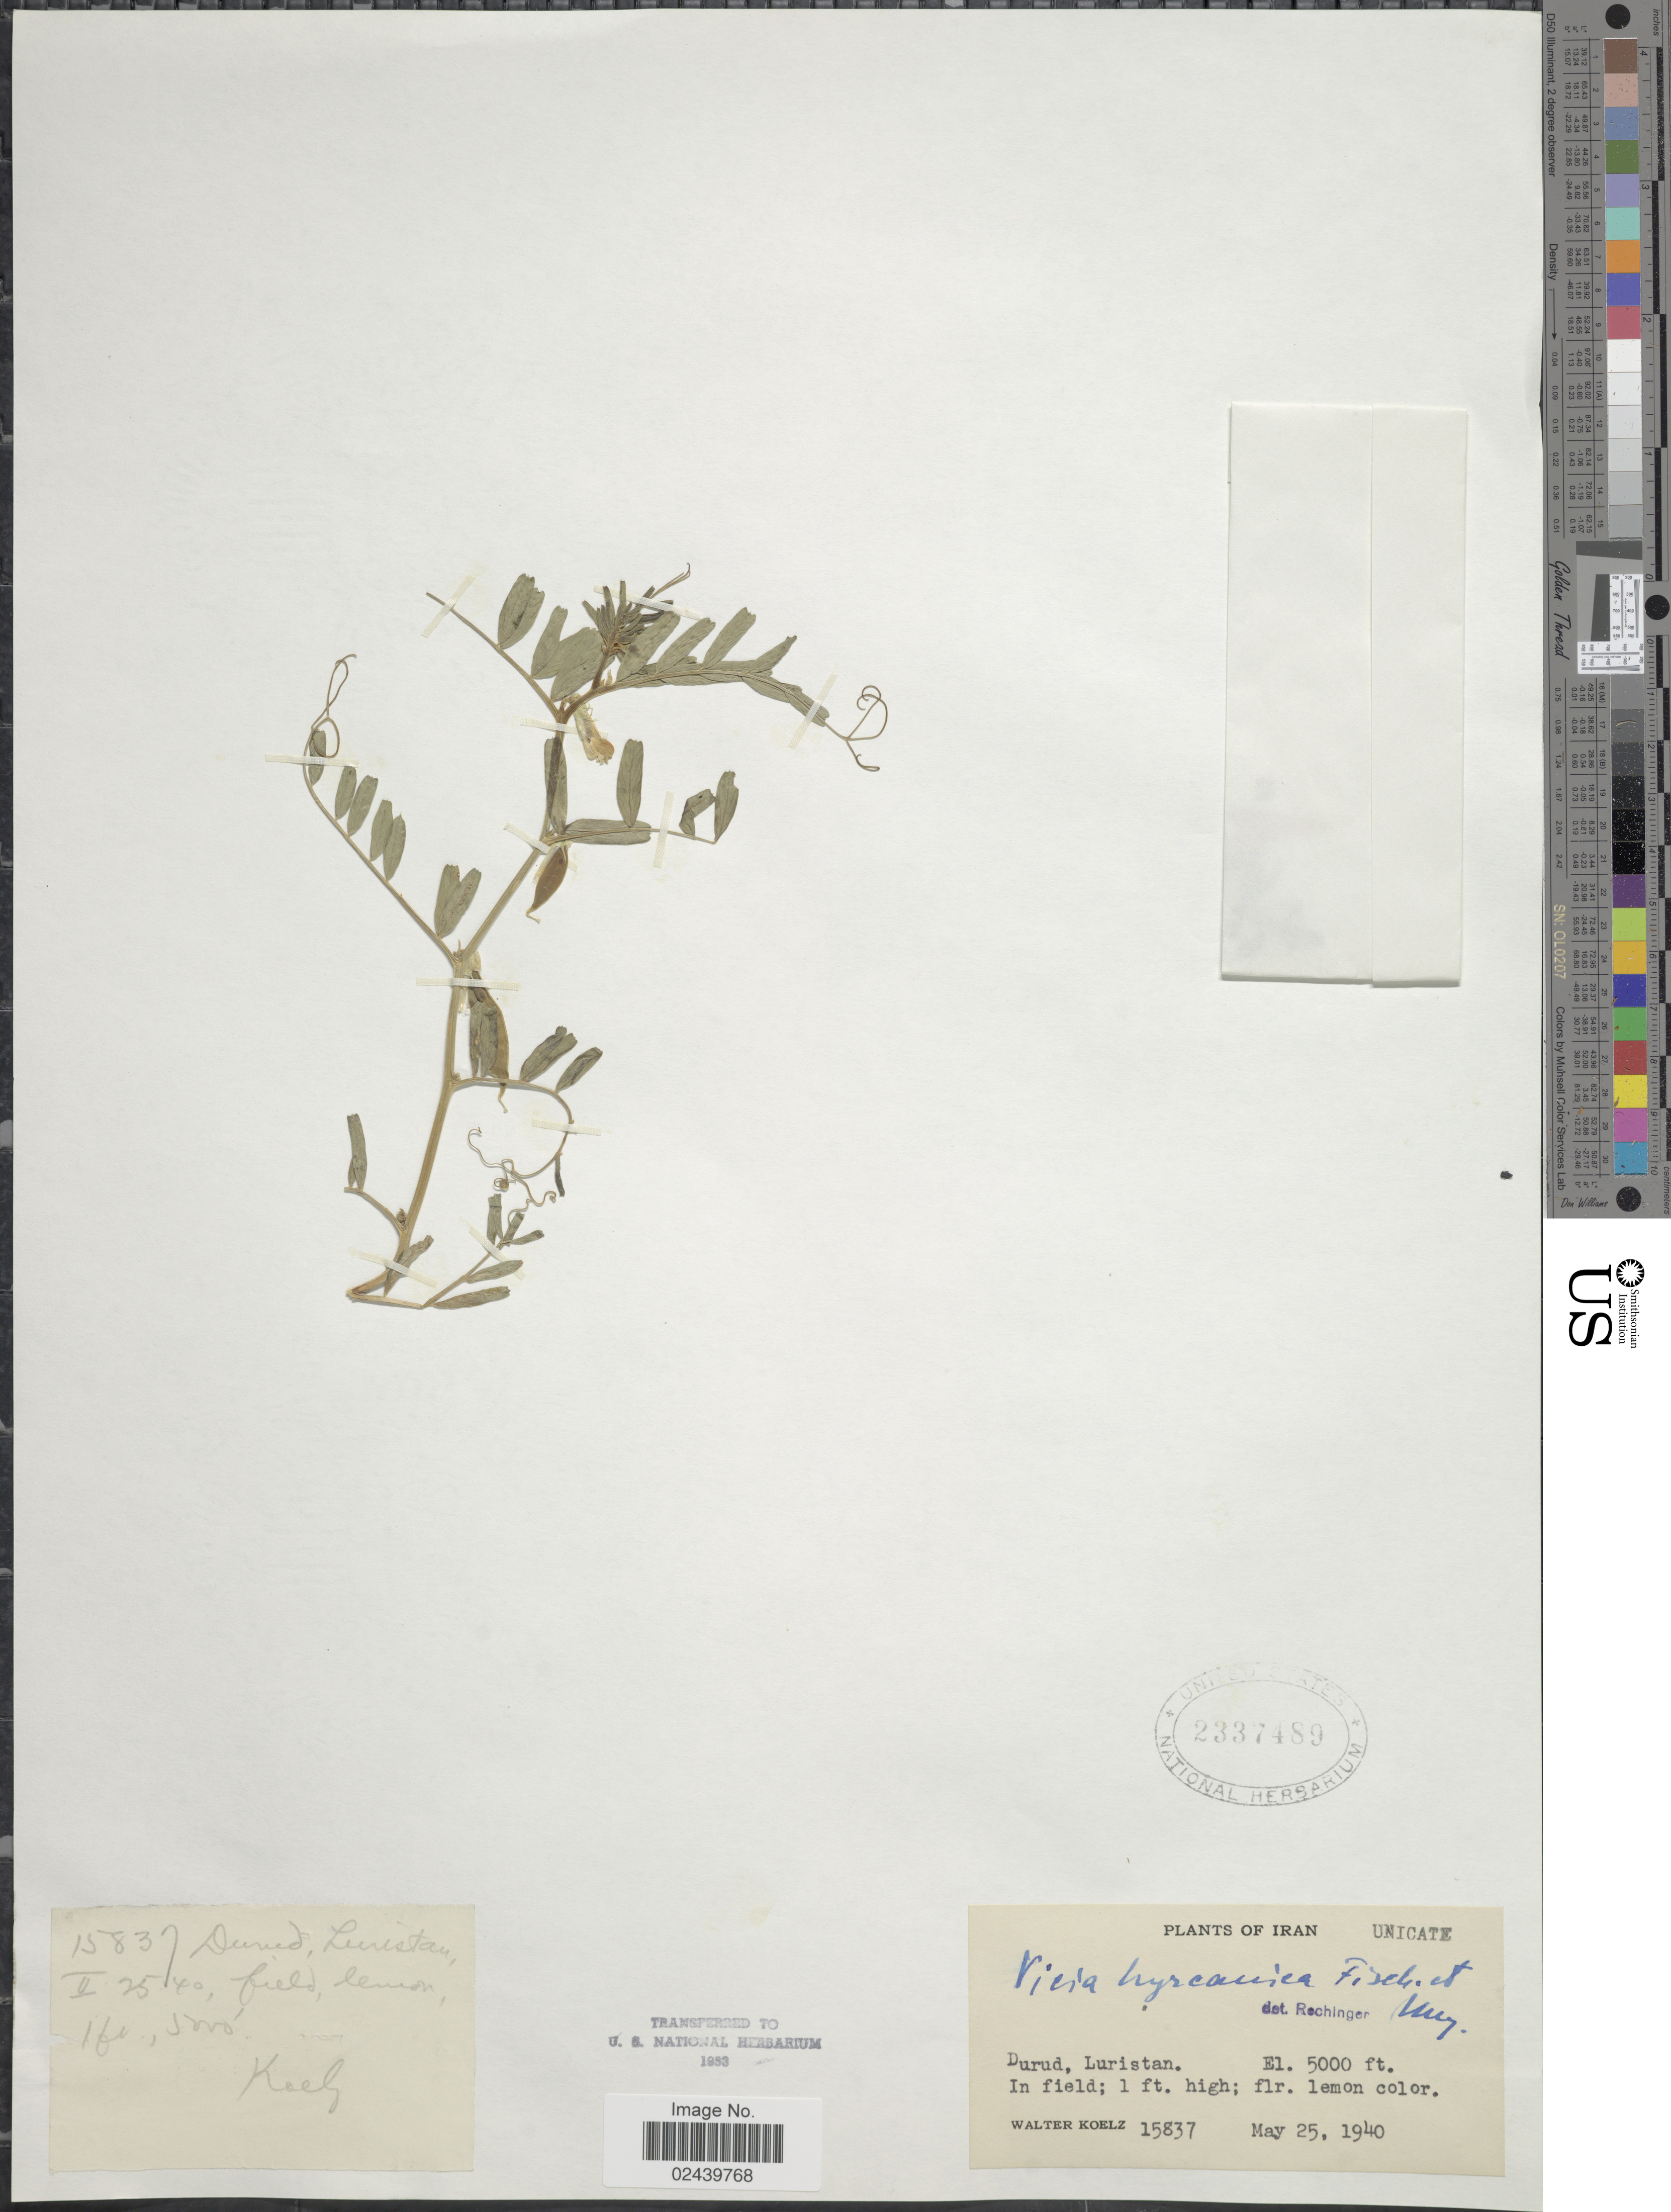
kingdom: Plantae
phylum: Tracheophyta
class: Magnoliopsida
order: Fabales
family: Fabaceae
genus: Vicia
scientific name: Vicia hyrcanica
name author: Fisch. & C.A. Mey.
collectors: W. N. Koelz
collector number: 15837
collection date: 1940-05-25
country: Iran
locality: Durud, Luristan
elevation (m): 1524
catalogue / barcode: US 2337489